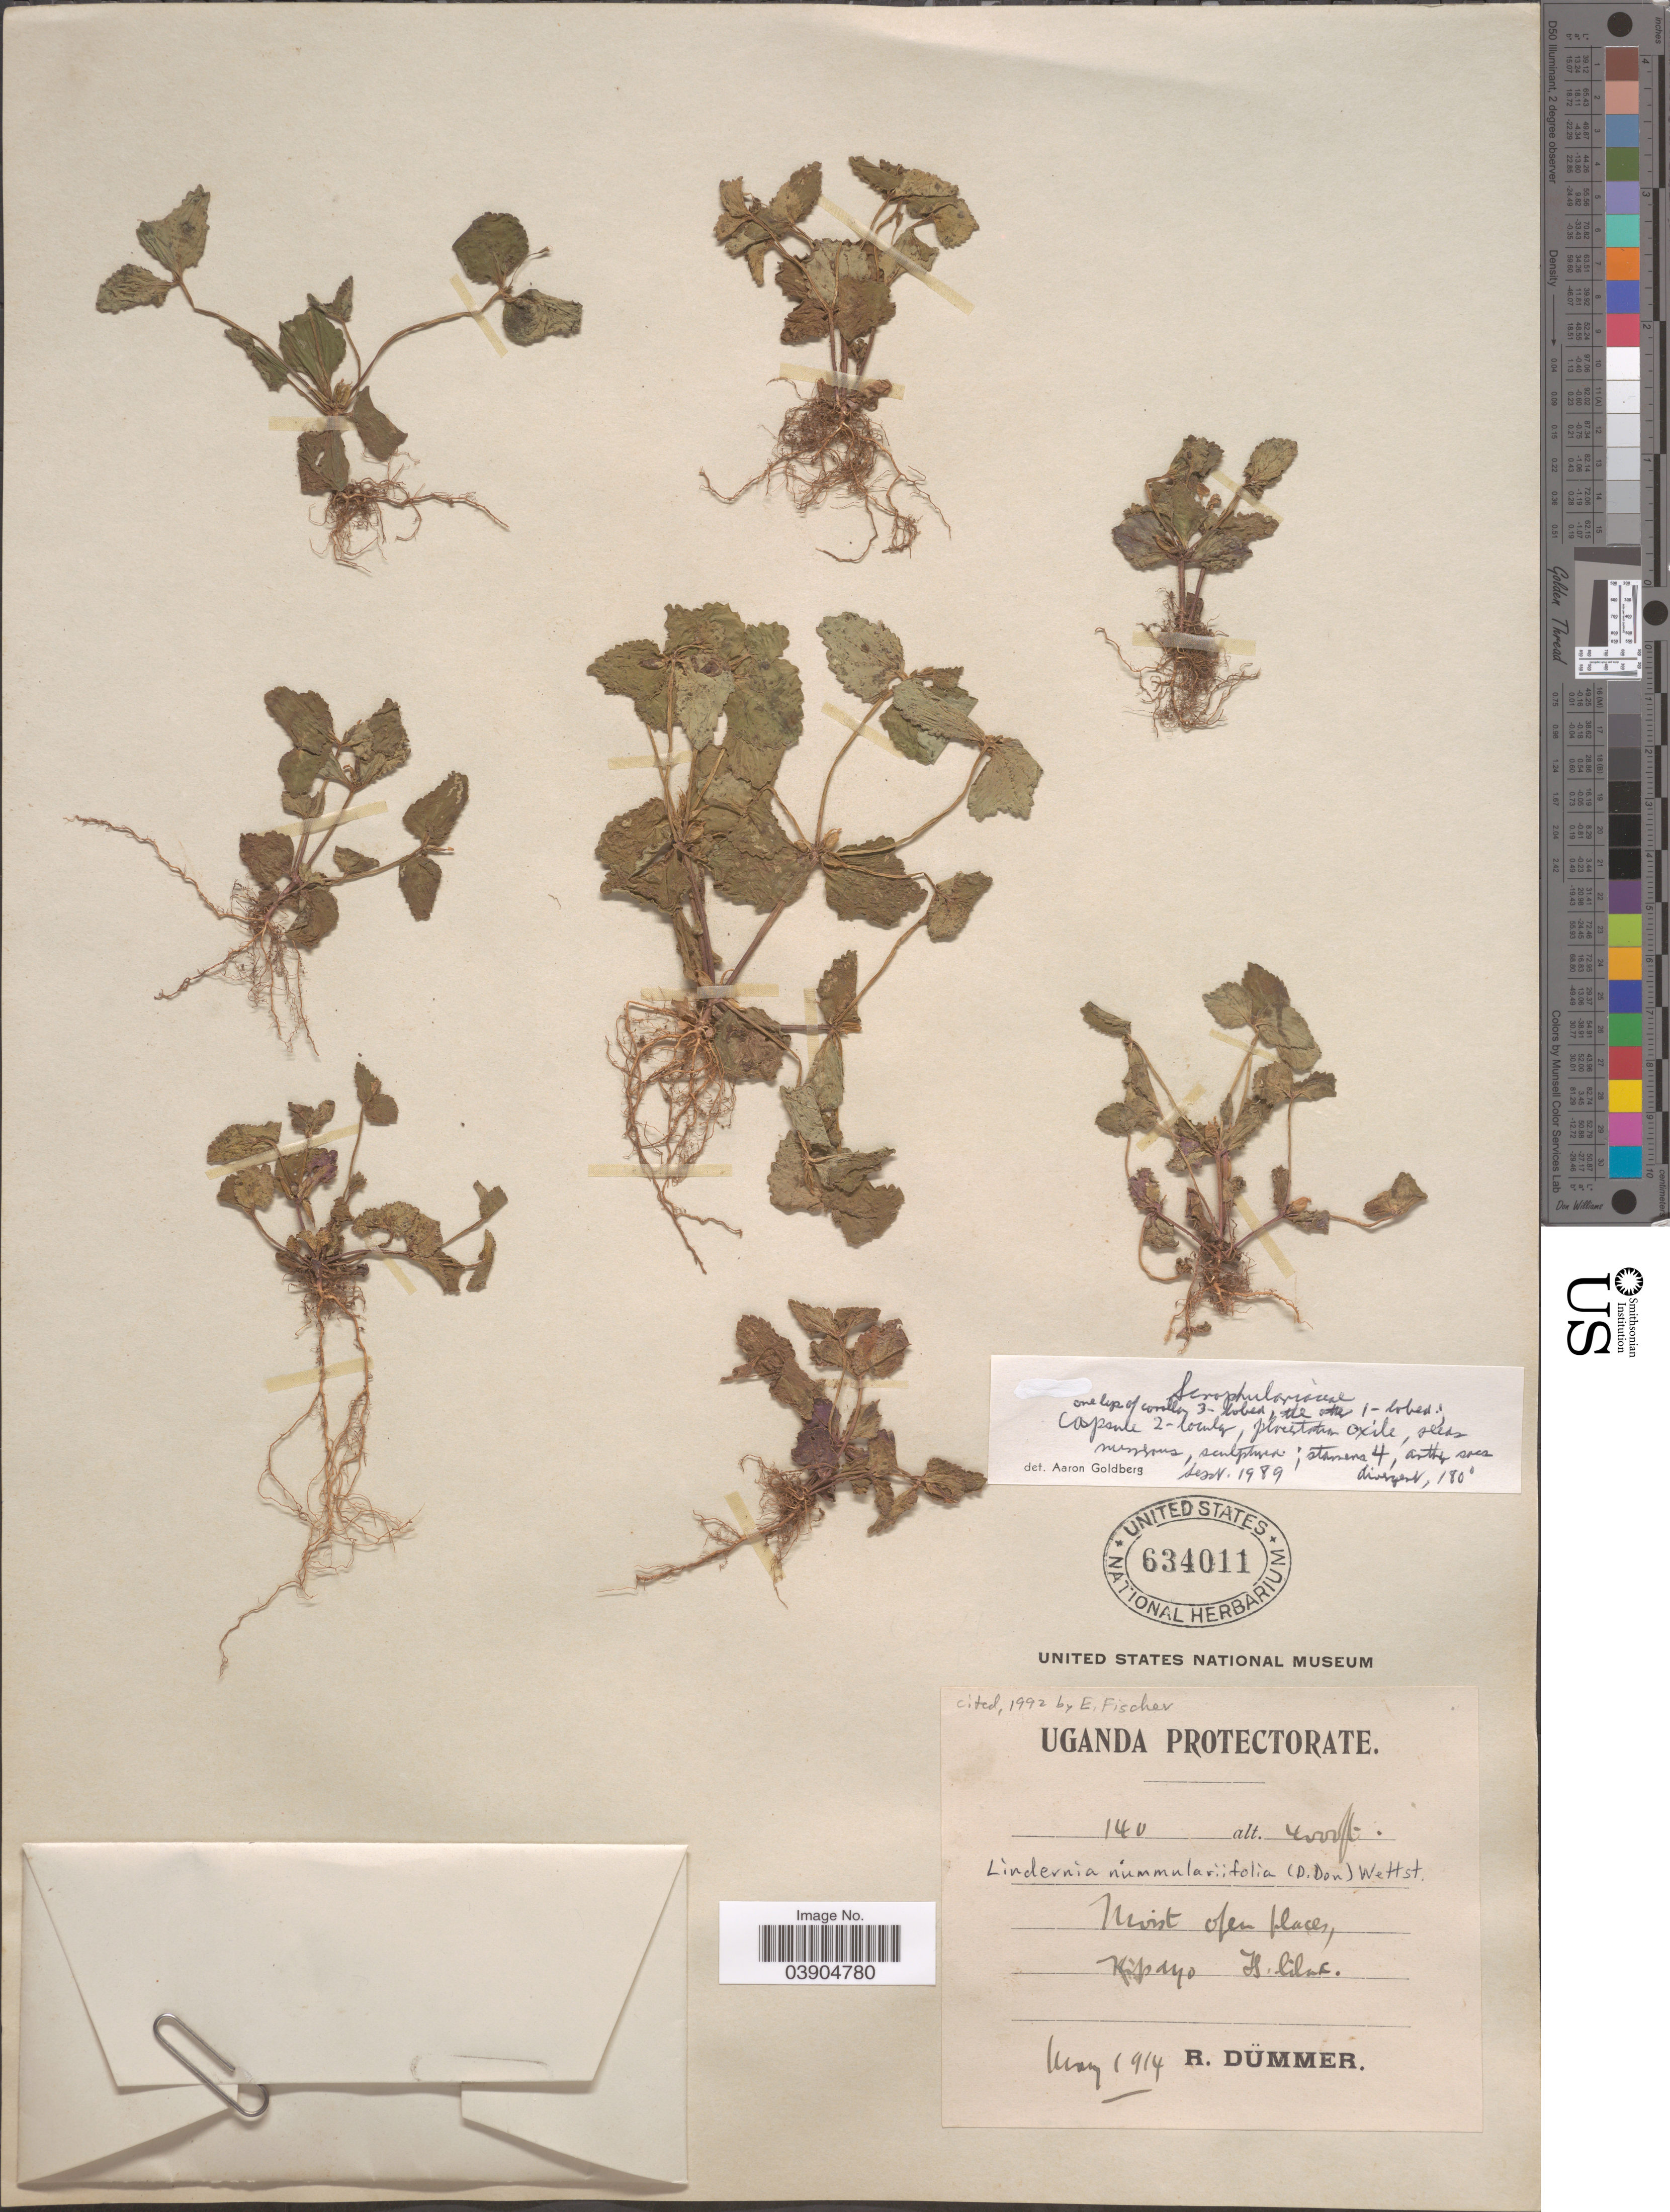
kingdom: Plantae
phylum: Tracheophyta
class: Magnoliopsida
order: Lamiales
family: Linderniaceae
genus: Lindernia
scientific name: Lindernia nummulariifolia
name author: (D. Don) Wettst.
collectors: R. Drummer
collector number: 140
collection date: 1914-05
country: Uganda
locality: Uganda Protectorate. Kipayo.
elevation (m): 1219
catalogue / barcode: US 634011